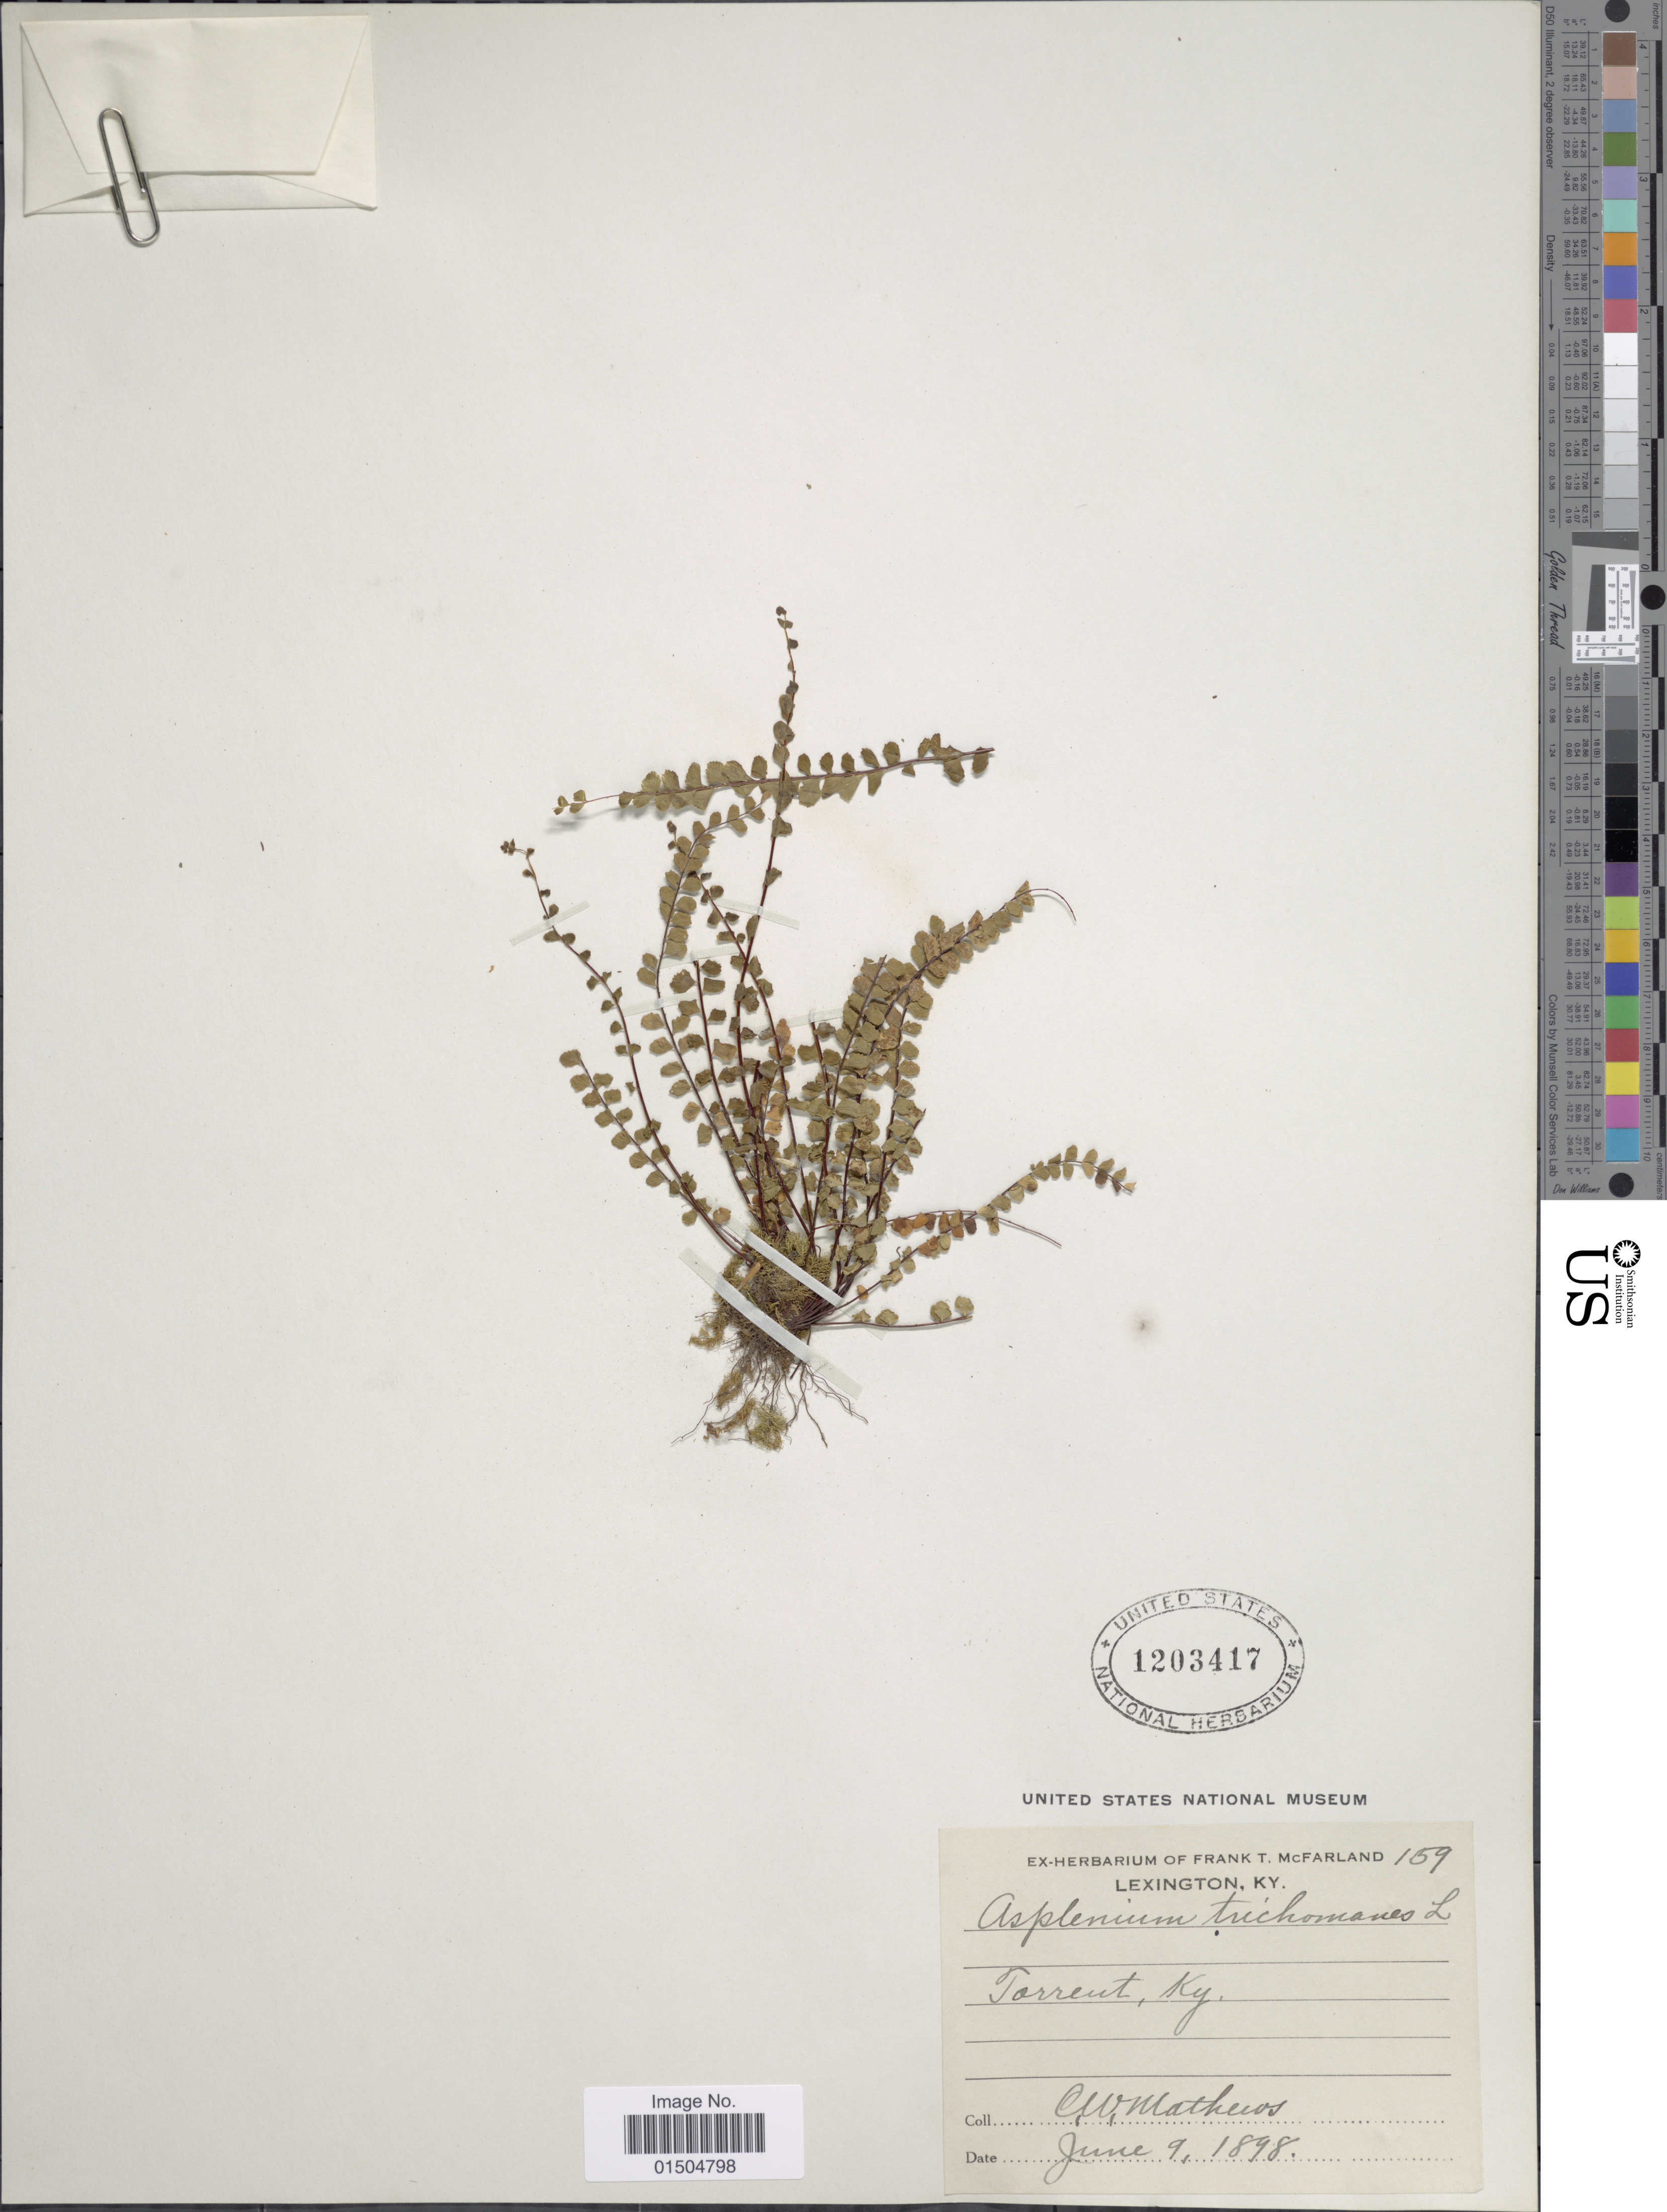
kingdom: Plantae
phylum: Tracheophyta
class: Polypodiopsida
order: Polypodiales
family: Aspleniaceae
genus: Asplenium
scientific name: Asplenium trichomanes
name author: L.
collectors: C. Mathews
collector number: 159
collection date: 1898-06-09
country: United States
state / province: Kentucky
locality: Torrent.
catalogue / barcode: US 1203417